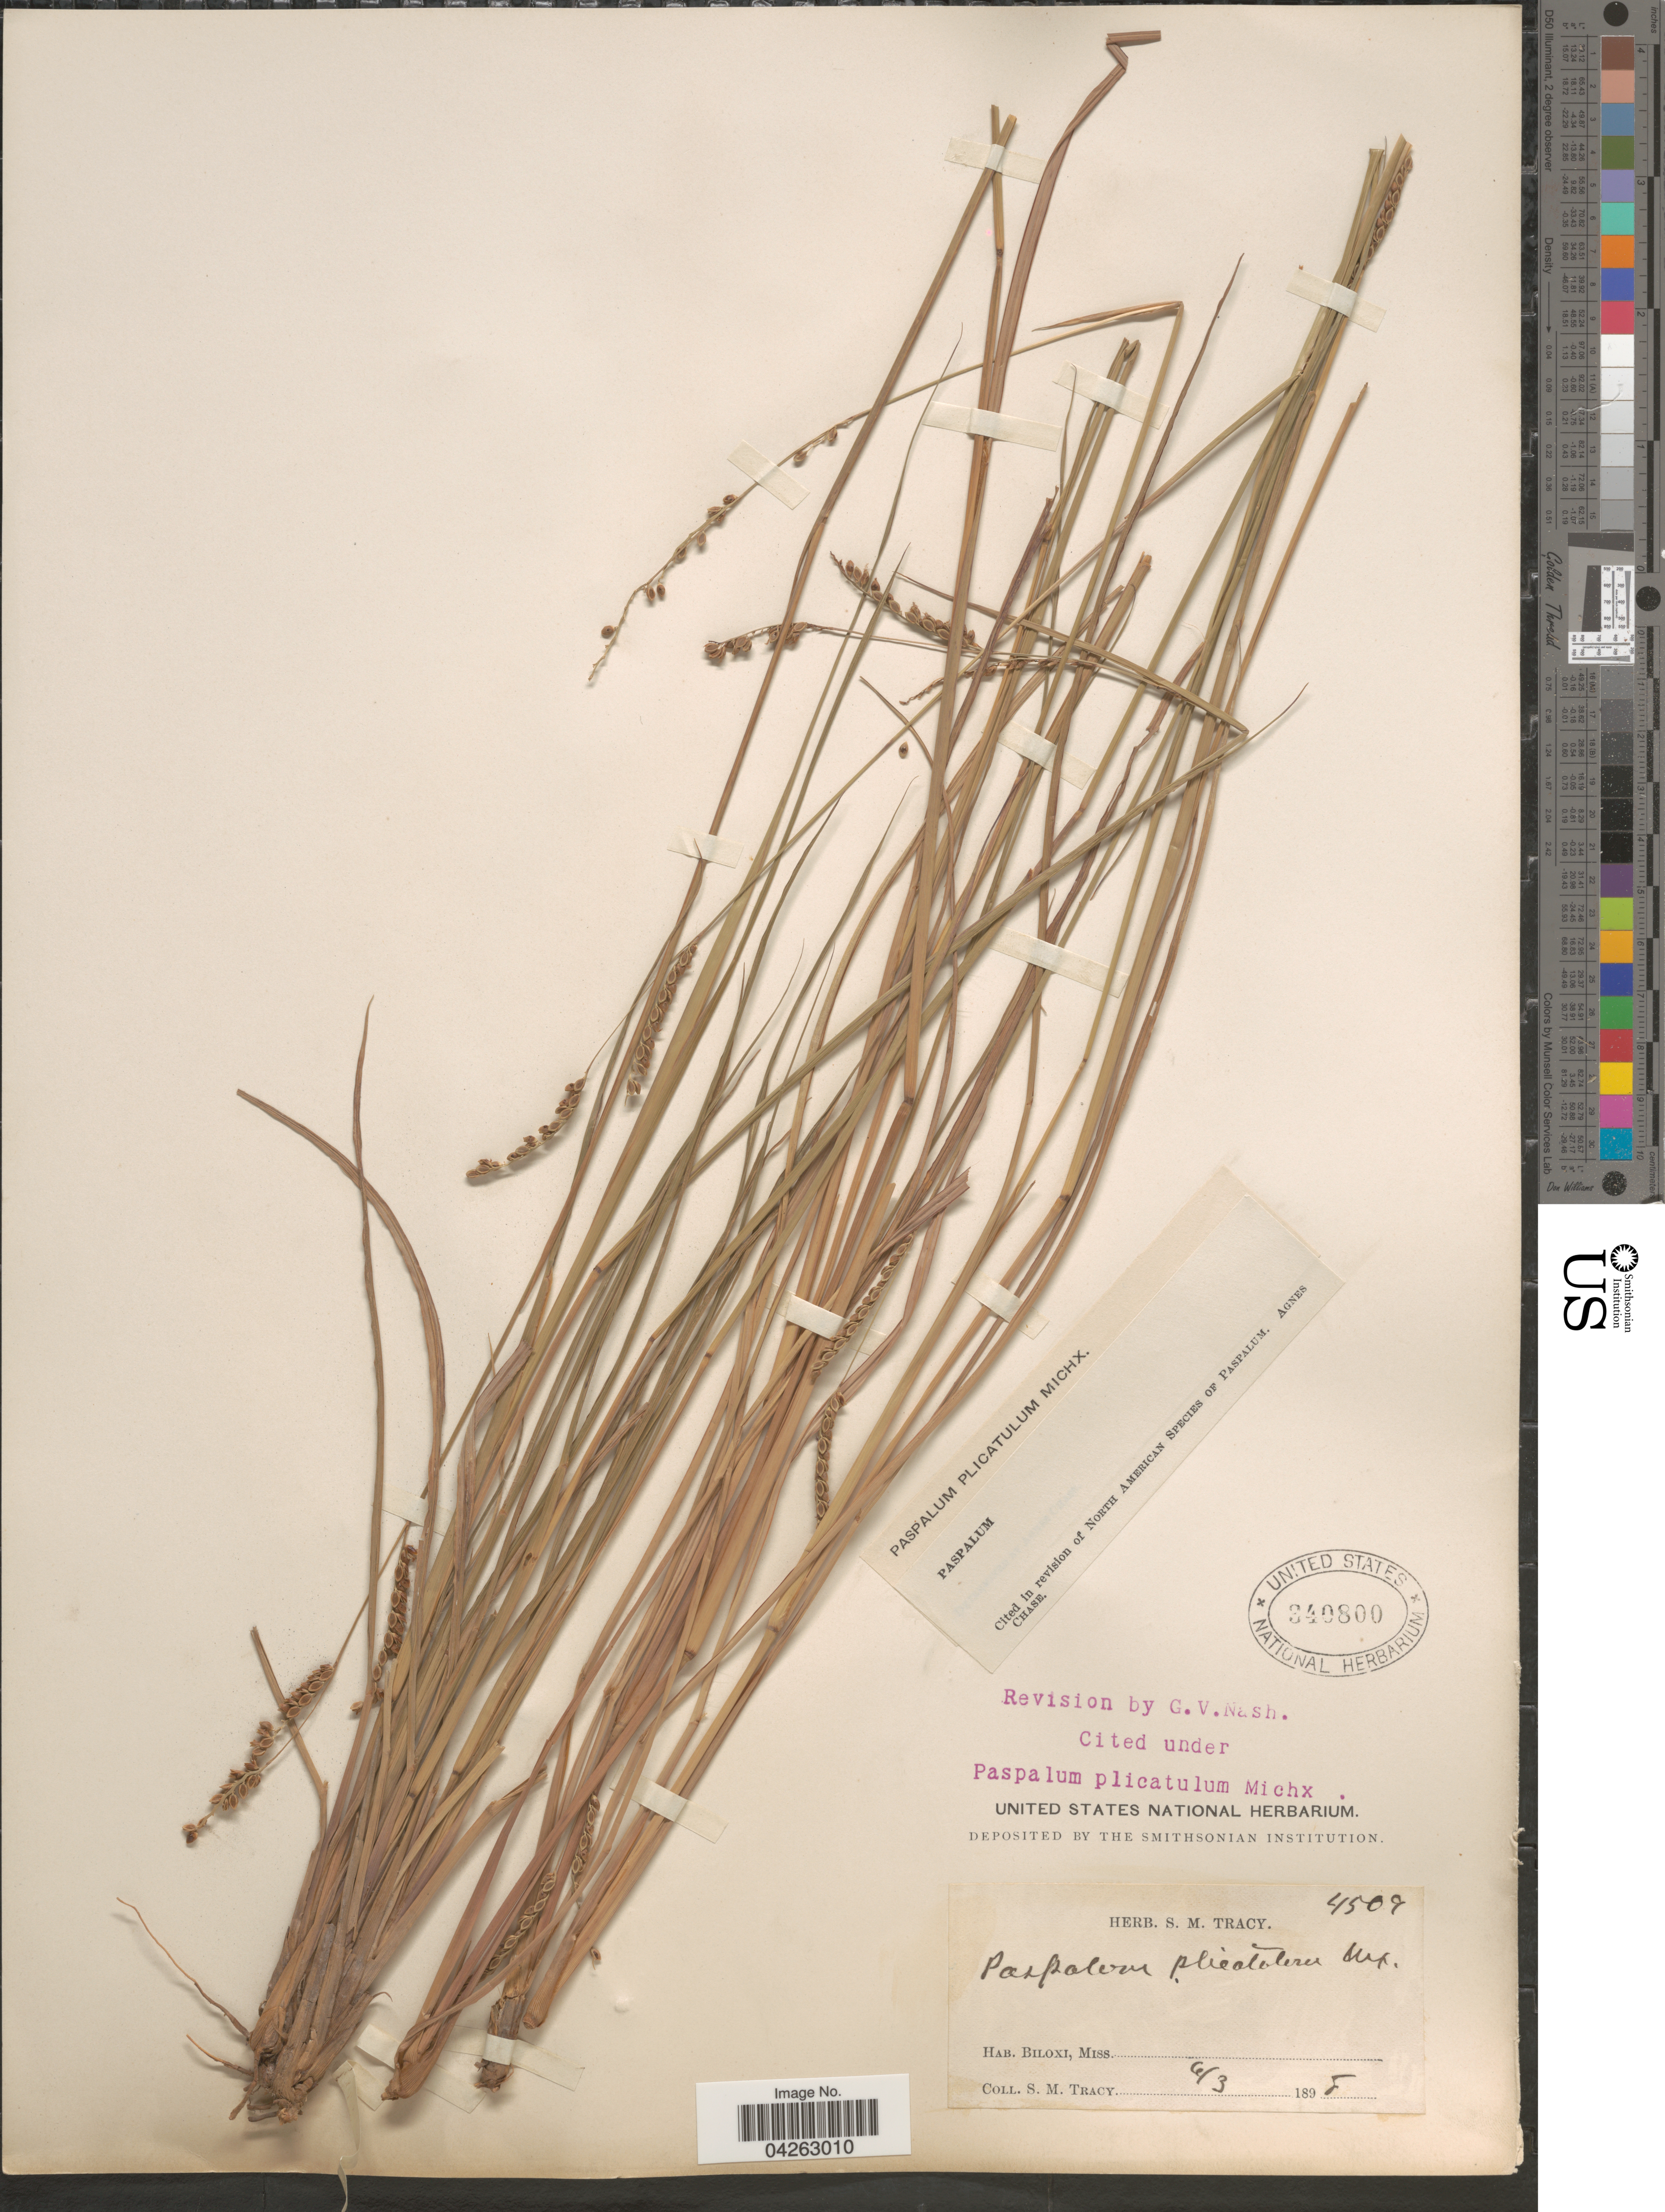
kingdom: Plantae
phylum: Tracheophyta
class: Liliopsida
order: Poales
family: Poaceae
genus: Paspalum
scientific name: Paspalum plicatulum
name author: Michx.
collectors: S. M. Tracy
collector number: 4509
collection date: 1898-06-03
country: United States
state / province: Mississippi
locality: Biloxi.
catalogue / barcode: US 340800